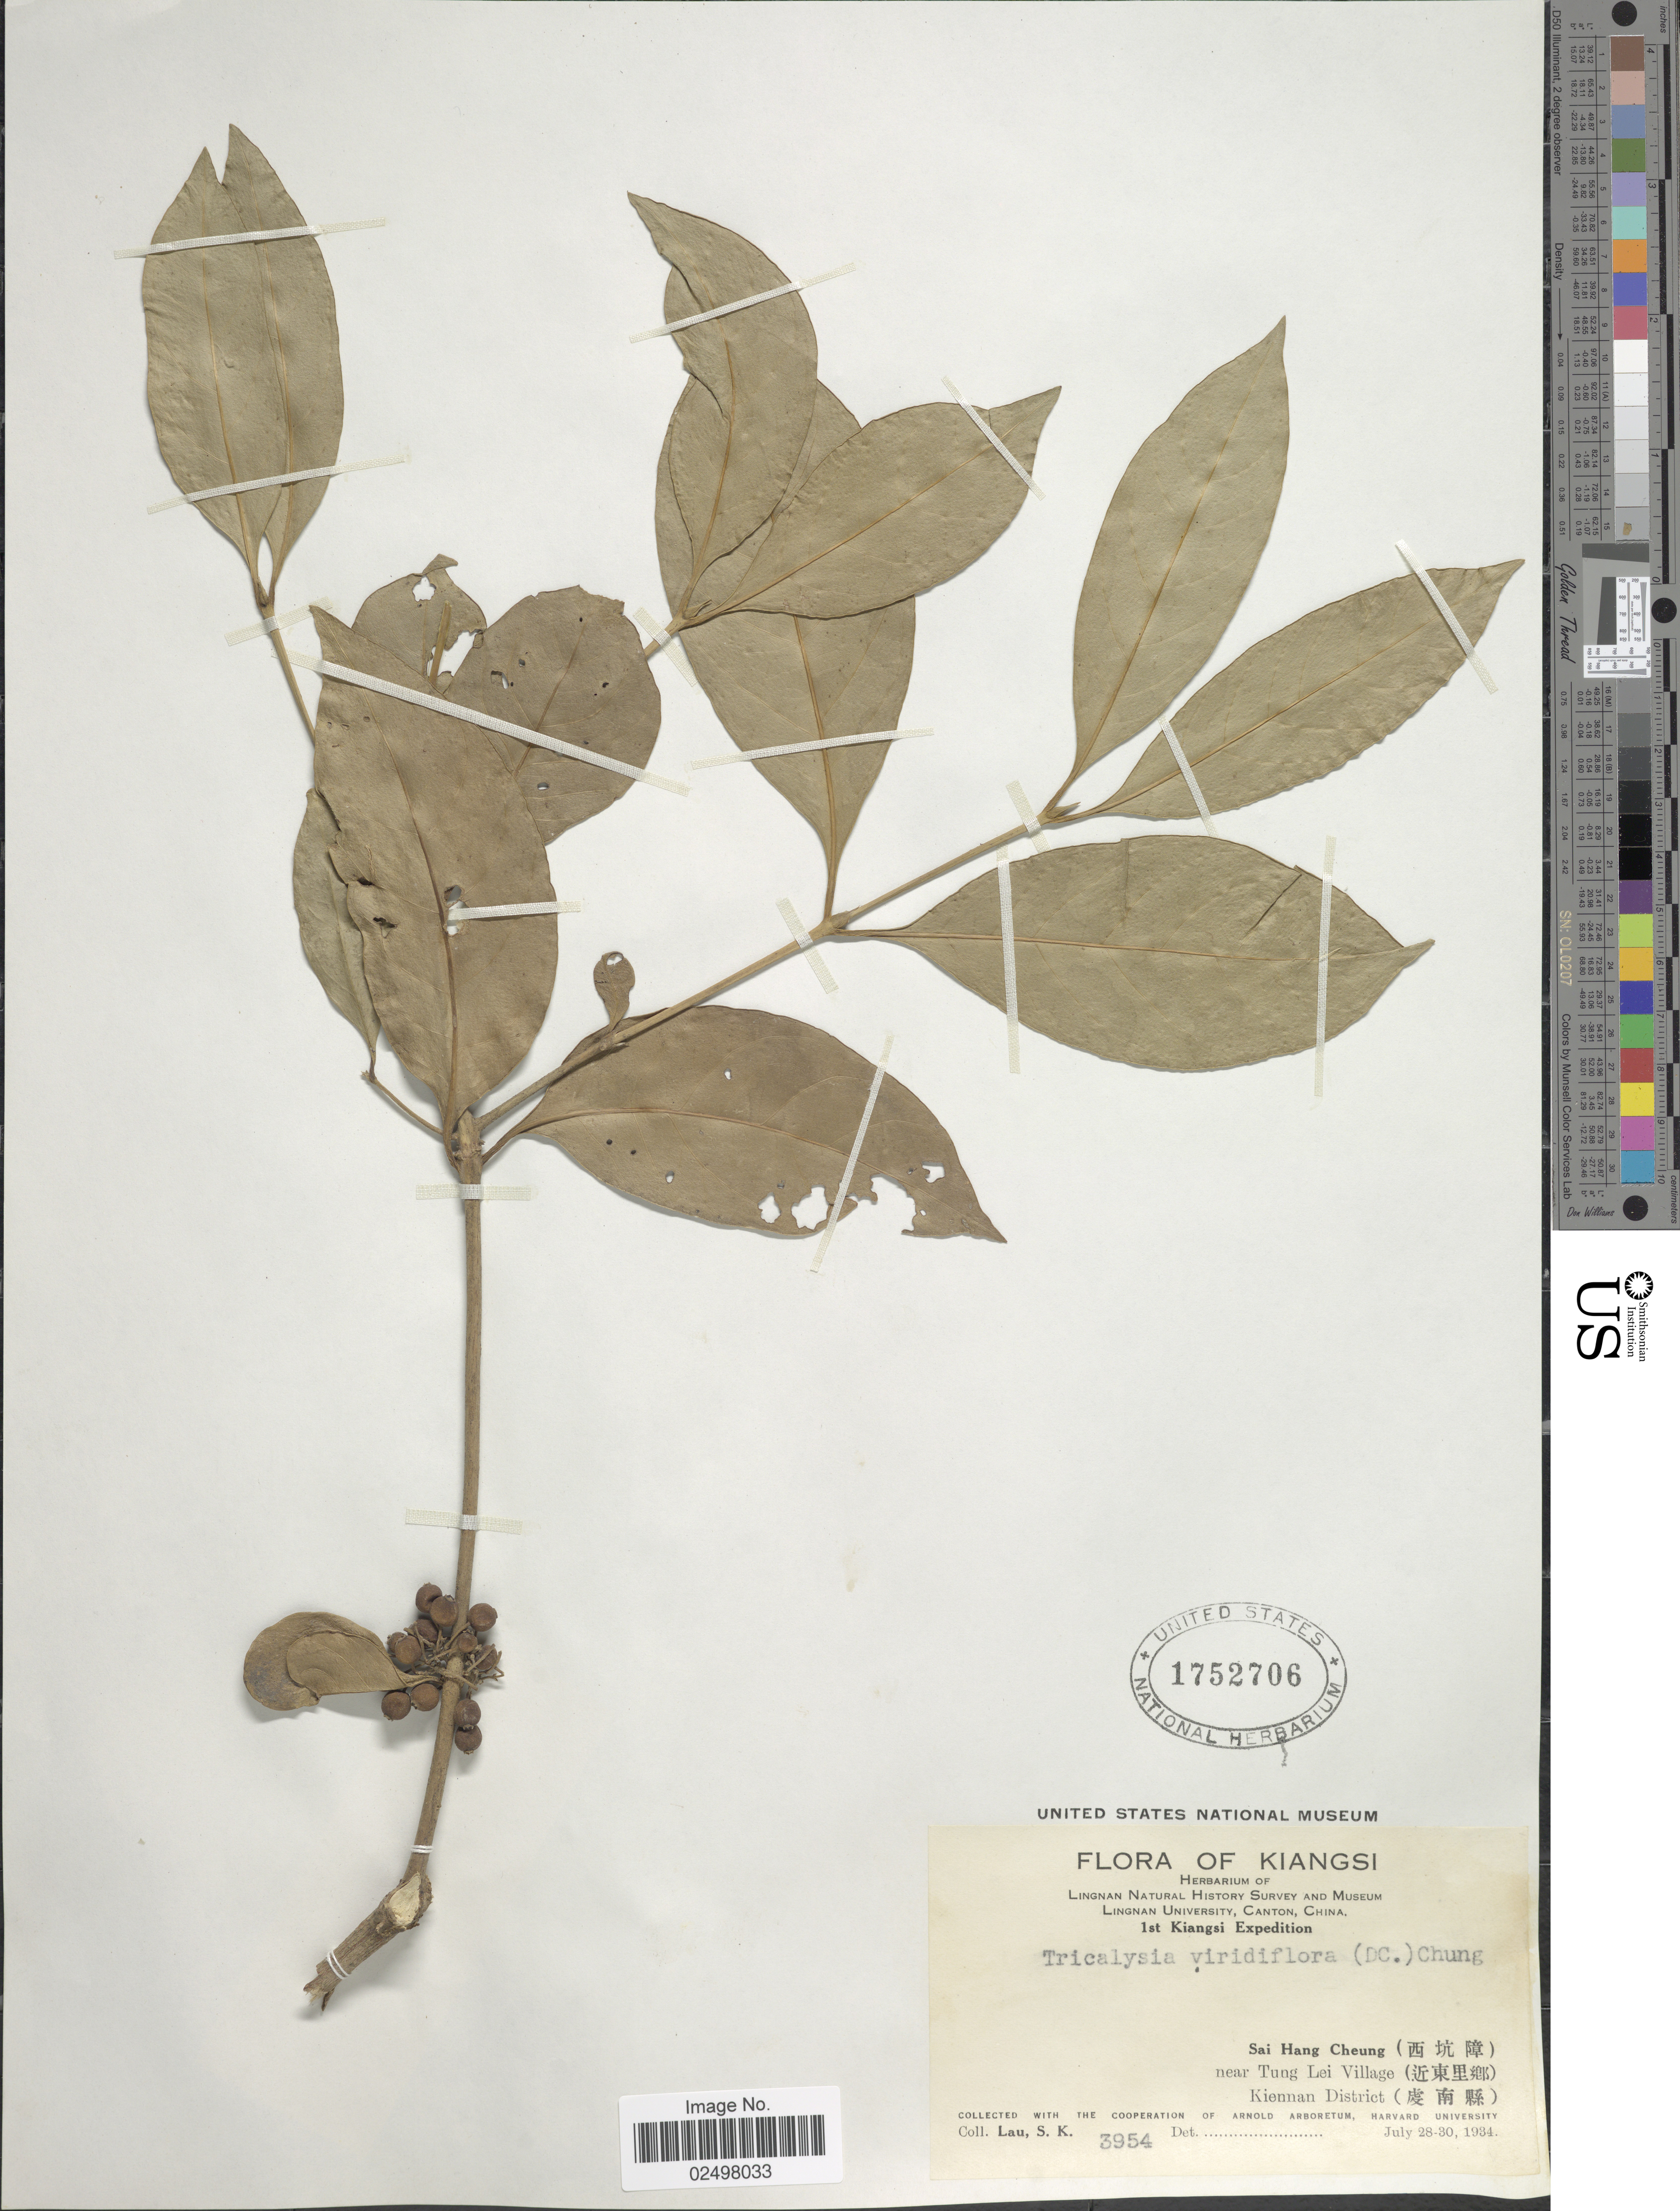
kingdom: Plantae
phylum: Tracheophyta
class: Magnoliopsida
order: Gentianales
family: Rubiaceae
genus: Tricalysia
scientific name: Tricalysia dubia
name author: (Lindl.) Ohwi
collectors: S. K. Lau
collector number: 3954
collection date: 1934-07-28/1934-07-30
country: China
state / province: Jiangsu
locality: Kiangsi, Sai Hang Cheung, near Tung Lei Village, Kiennan District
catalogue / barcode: US 1752706